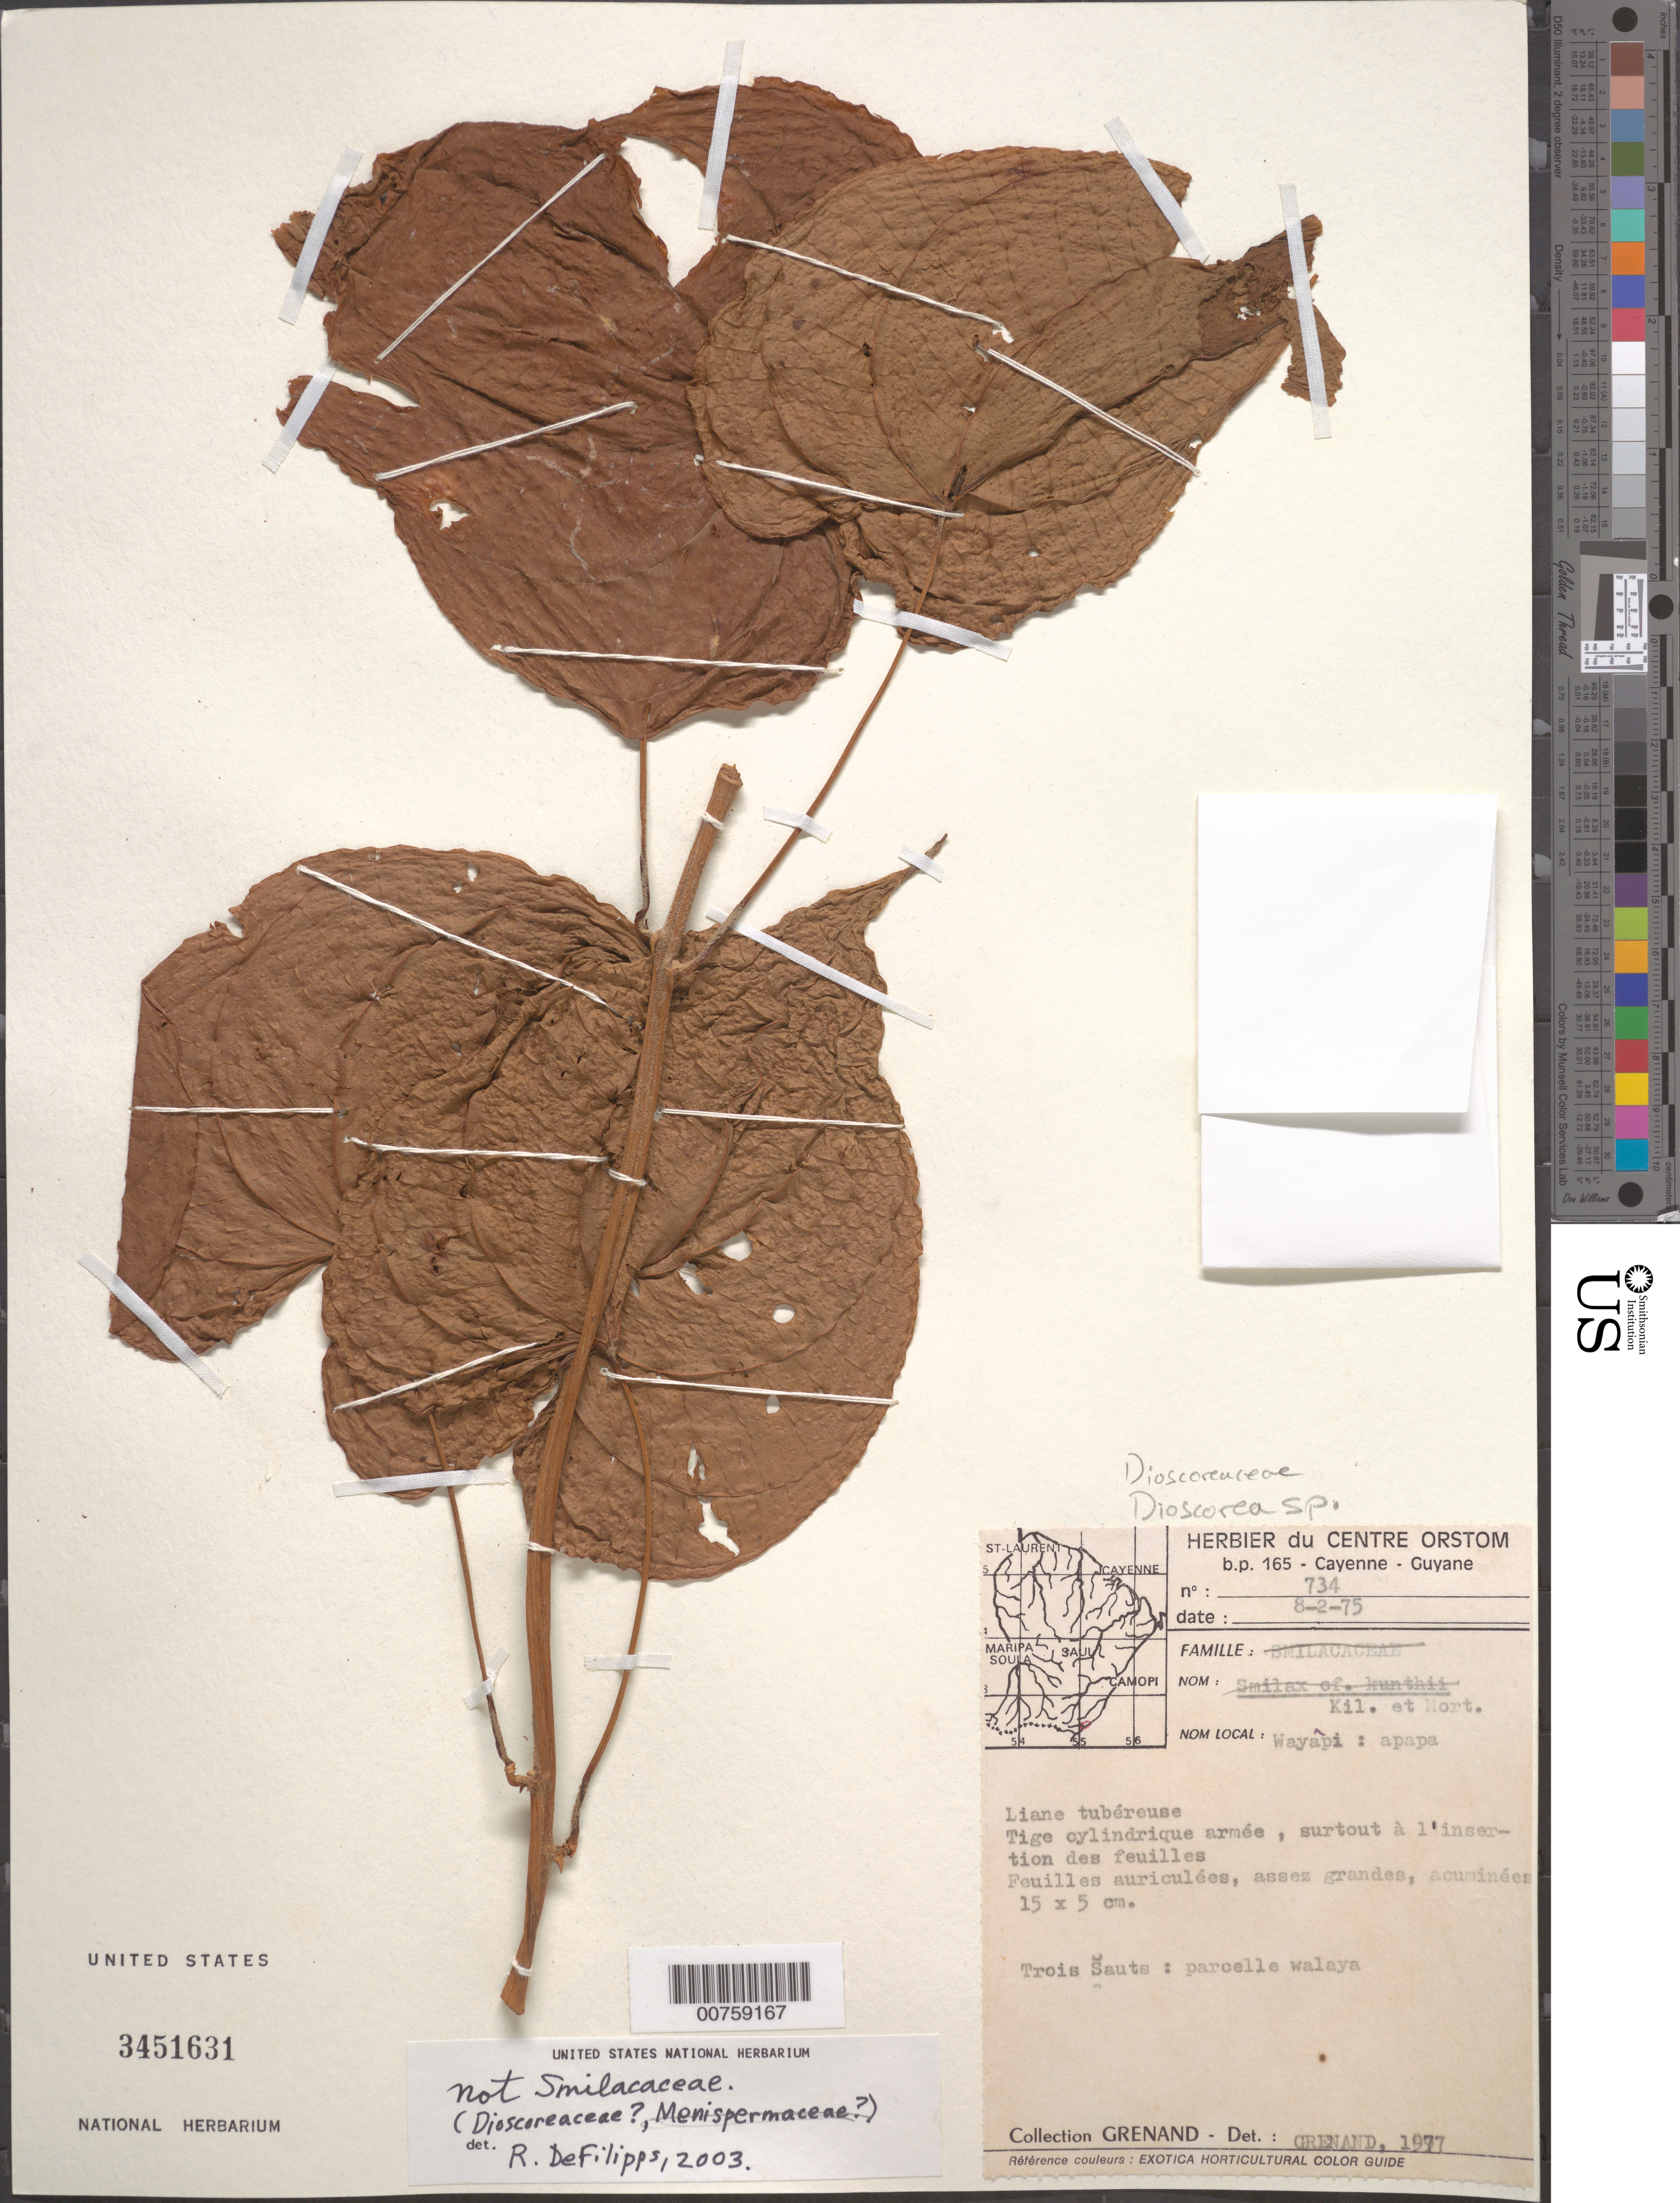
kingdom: Plantae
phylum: Tracheophyta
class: Liliopsida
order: Dioscoreales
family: Dioscoreaceae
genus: Dioscorea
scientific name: Dioscorea sp.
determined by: Hollowell, T. H., (BOT), Smithsonian Institution - National Museum of Natural History (UNITED STATES)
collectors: P. Grenand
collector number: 734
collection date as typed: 8-Feb-75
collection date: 1975-02-08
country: French Guiana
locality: Trois Sauts (Haut Oyapock), parcelle walaya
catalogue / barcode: US 3451631